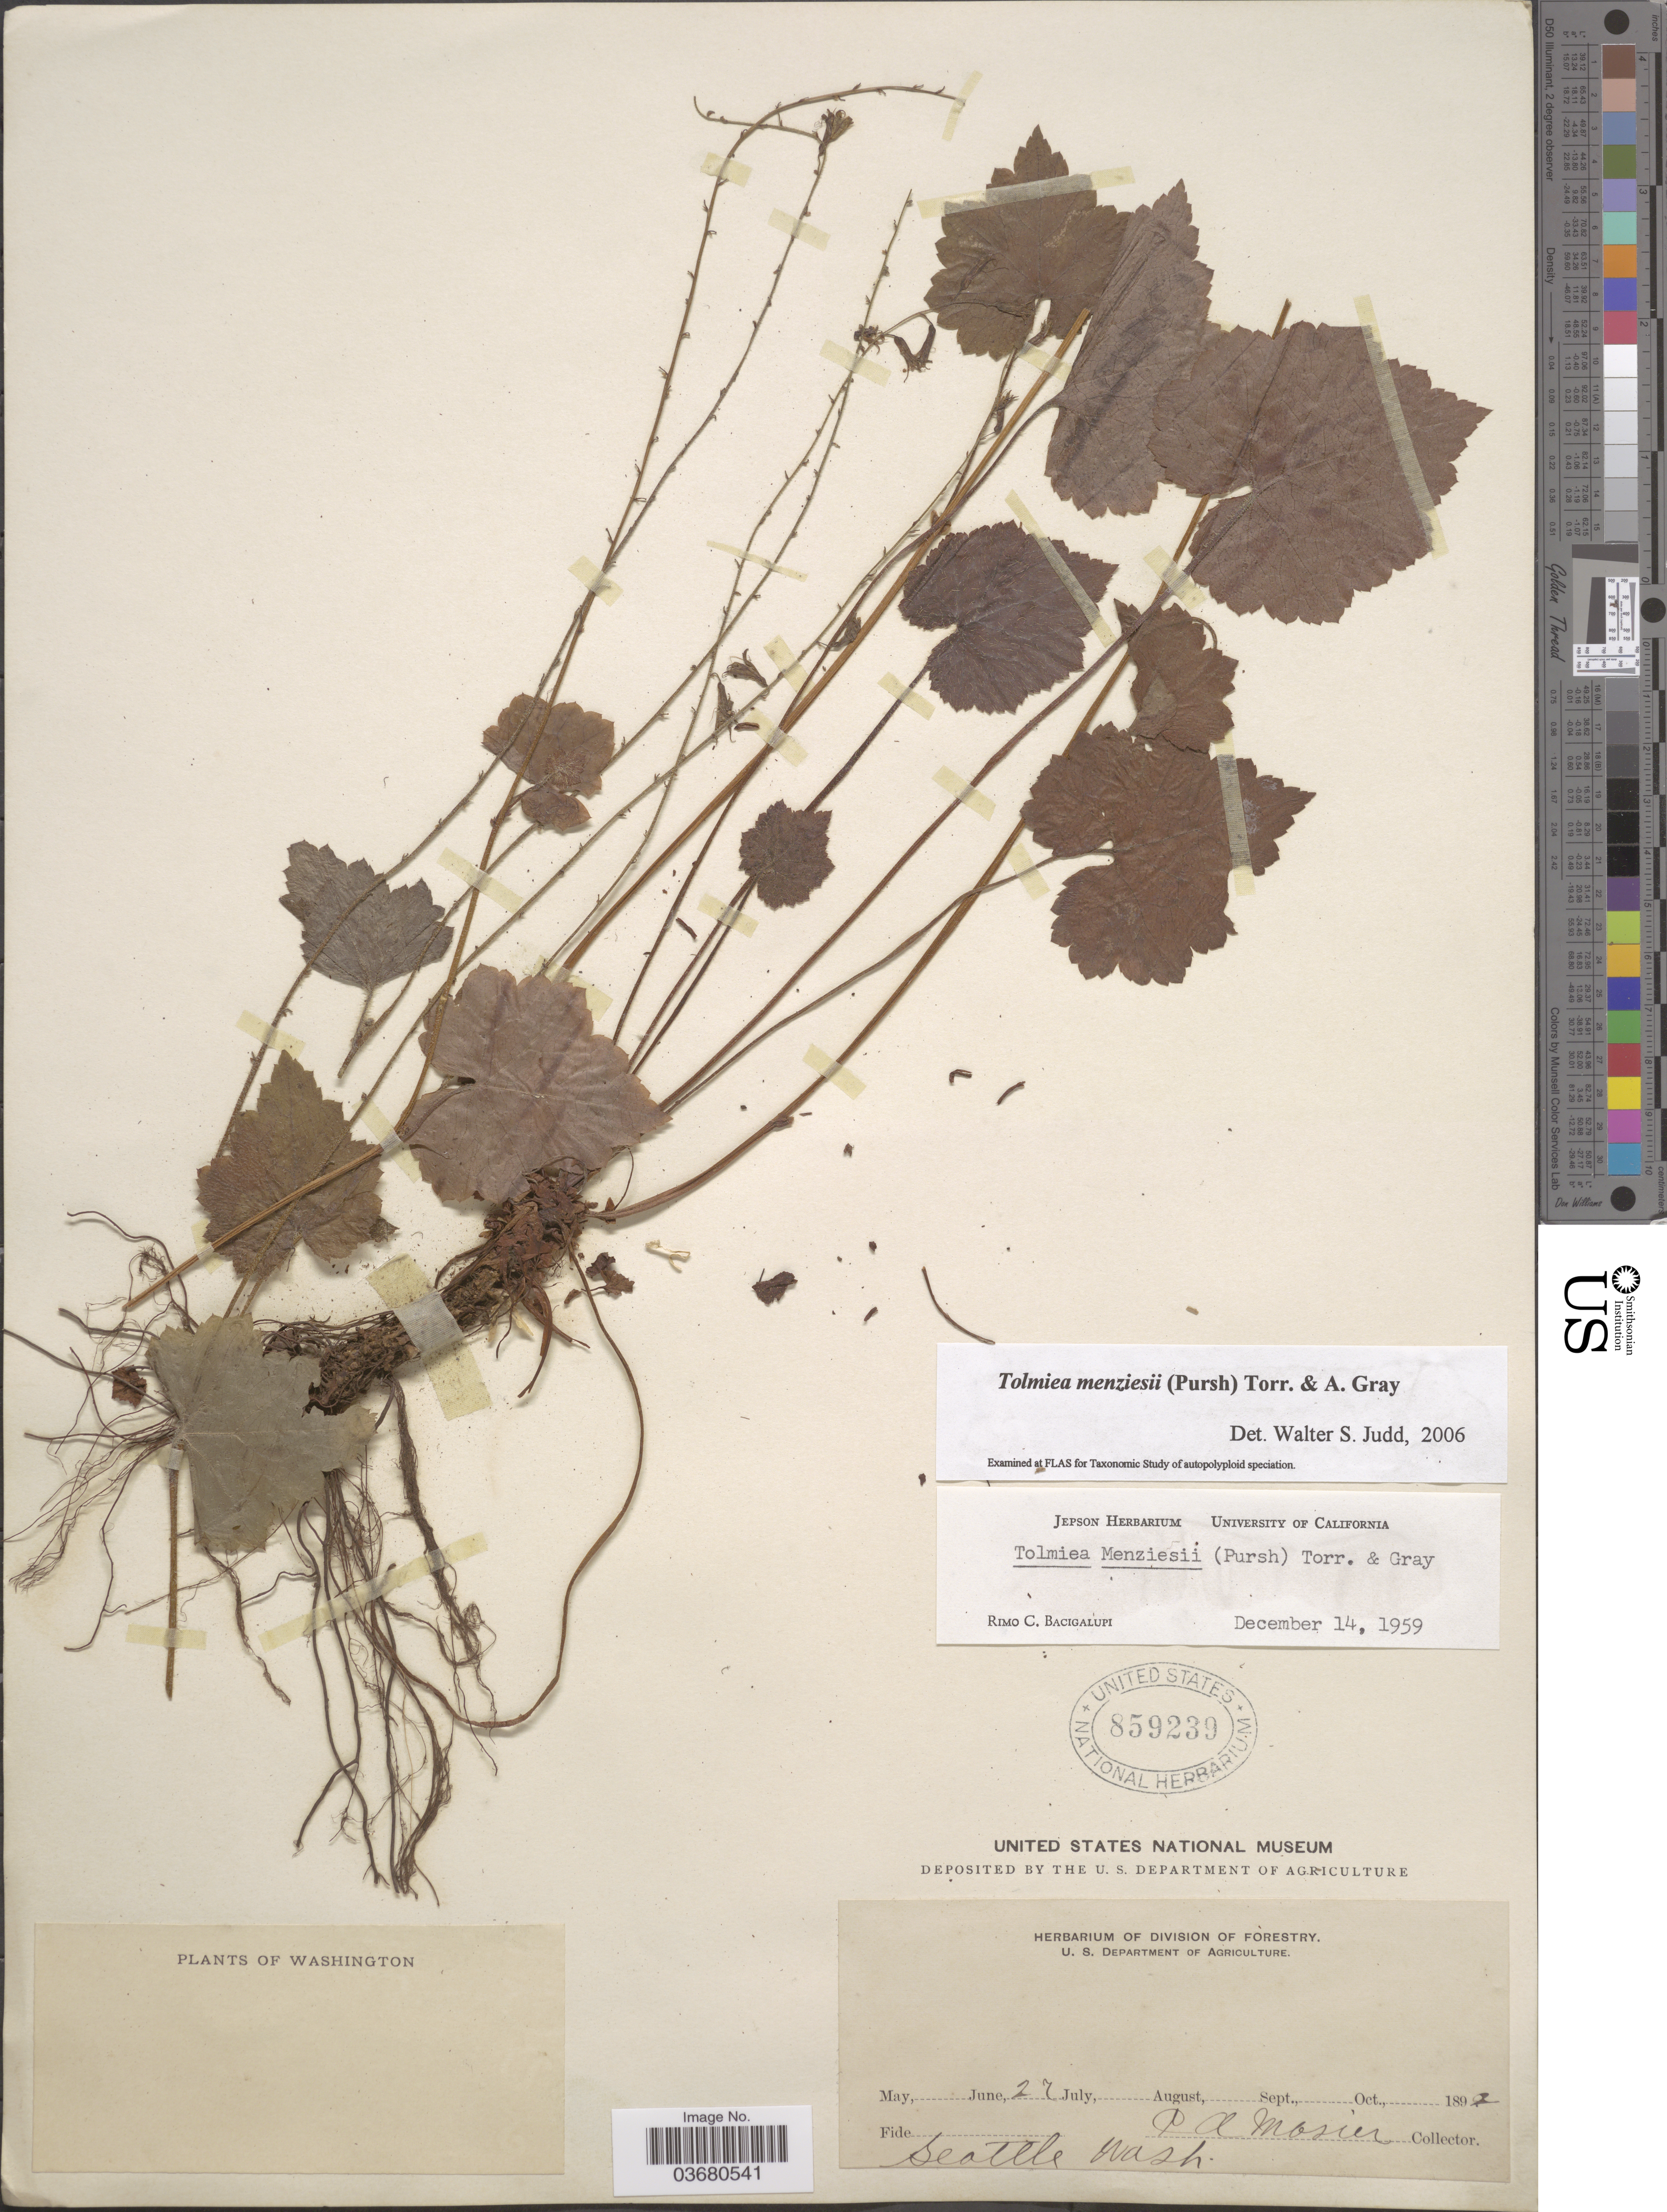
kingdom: Plantae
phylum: Tracheophyta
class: Magnoliopsida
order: Saxifragales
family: Saxifragaceae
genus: Tolmiea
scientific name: Tolmiea menziesii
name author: (Pursh) Torr. & A. Gray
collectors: C. A. Mosier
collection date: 1892-06-27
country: United States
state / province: Washington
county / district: King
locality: Seattle.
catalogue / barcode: US 859239